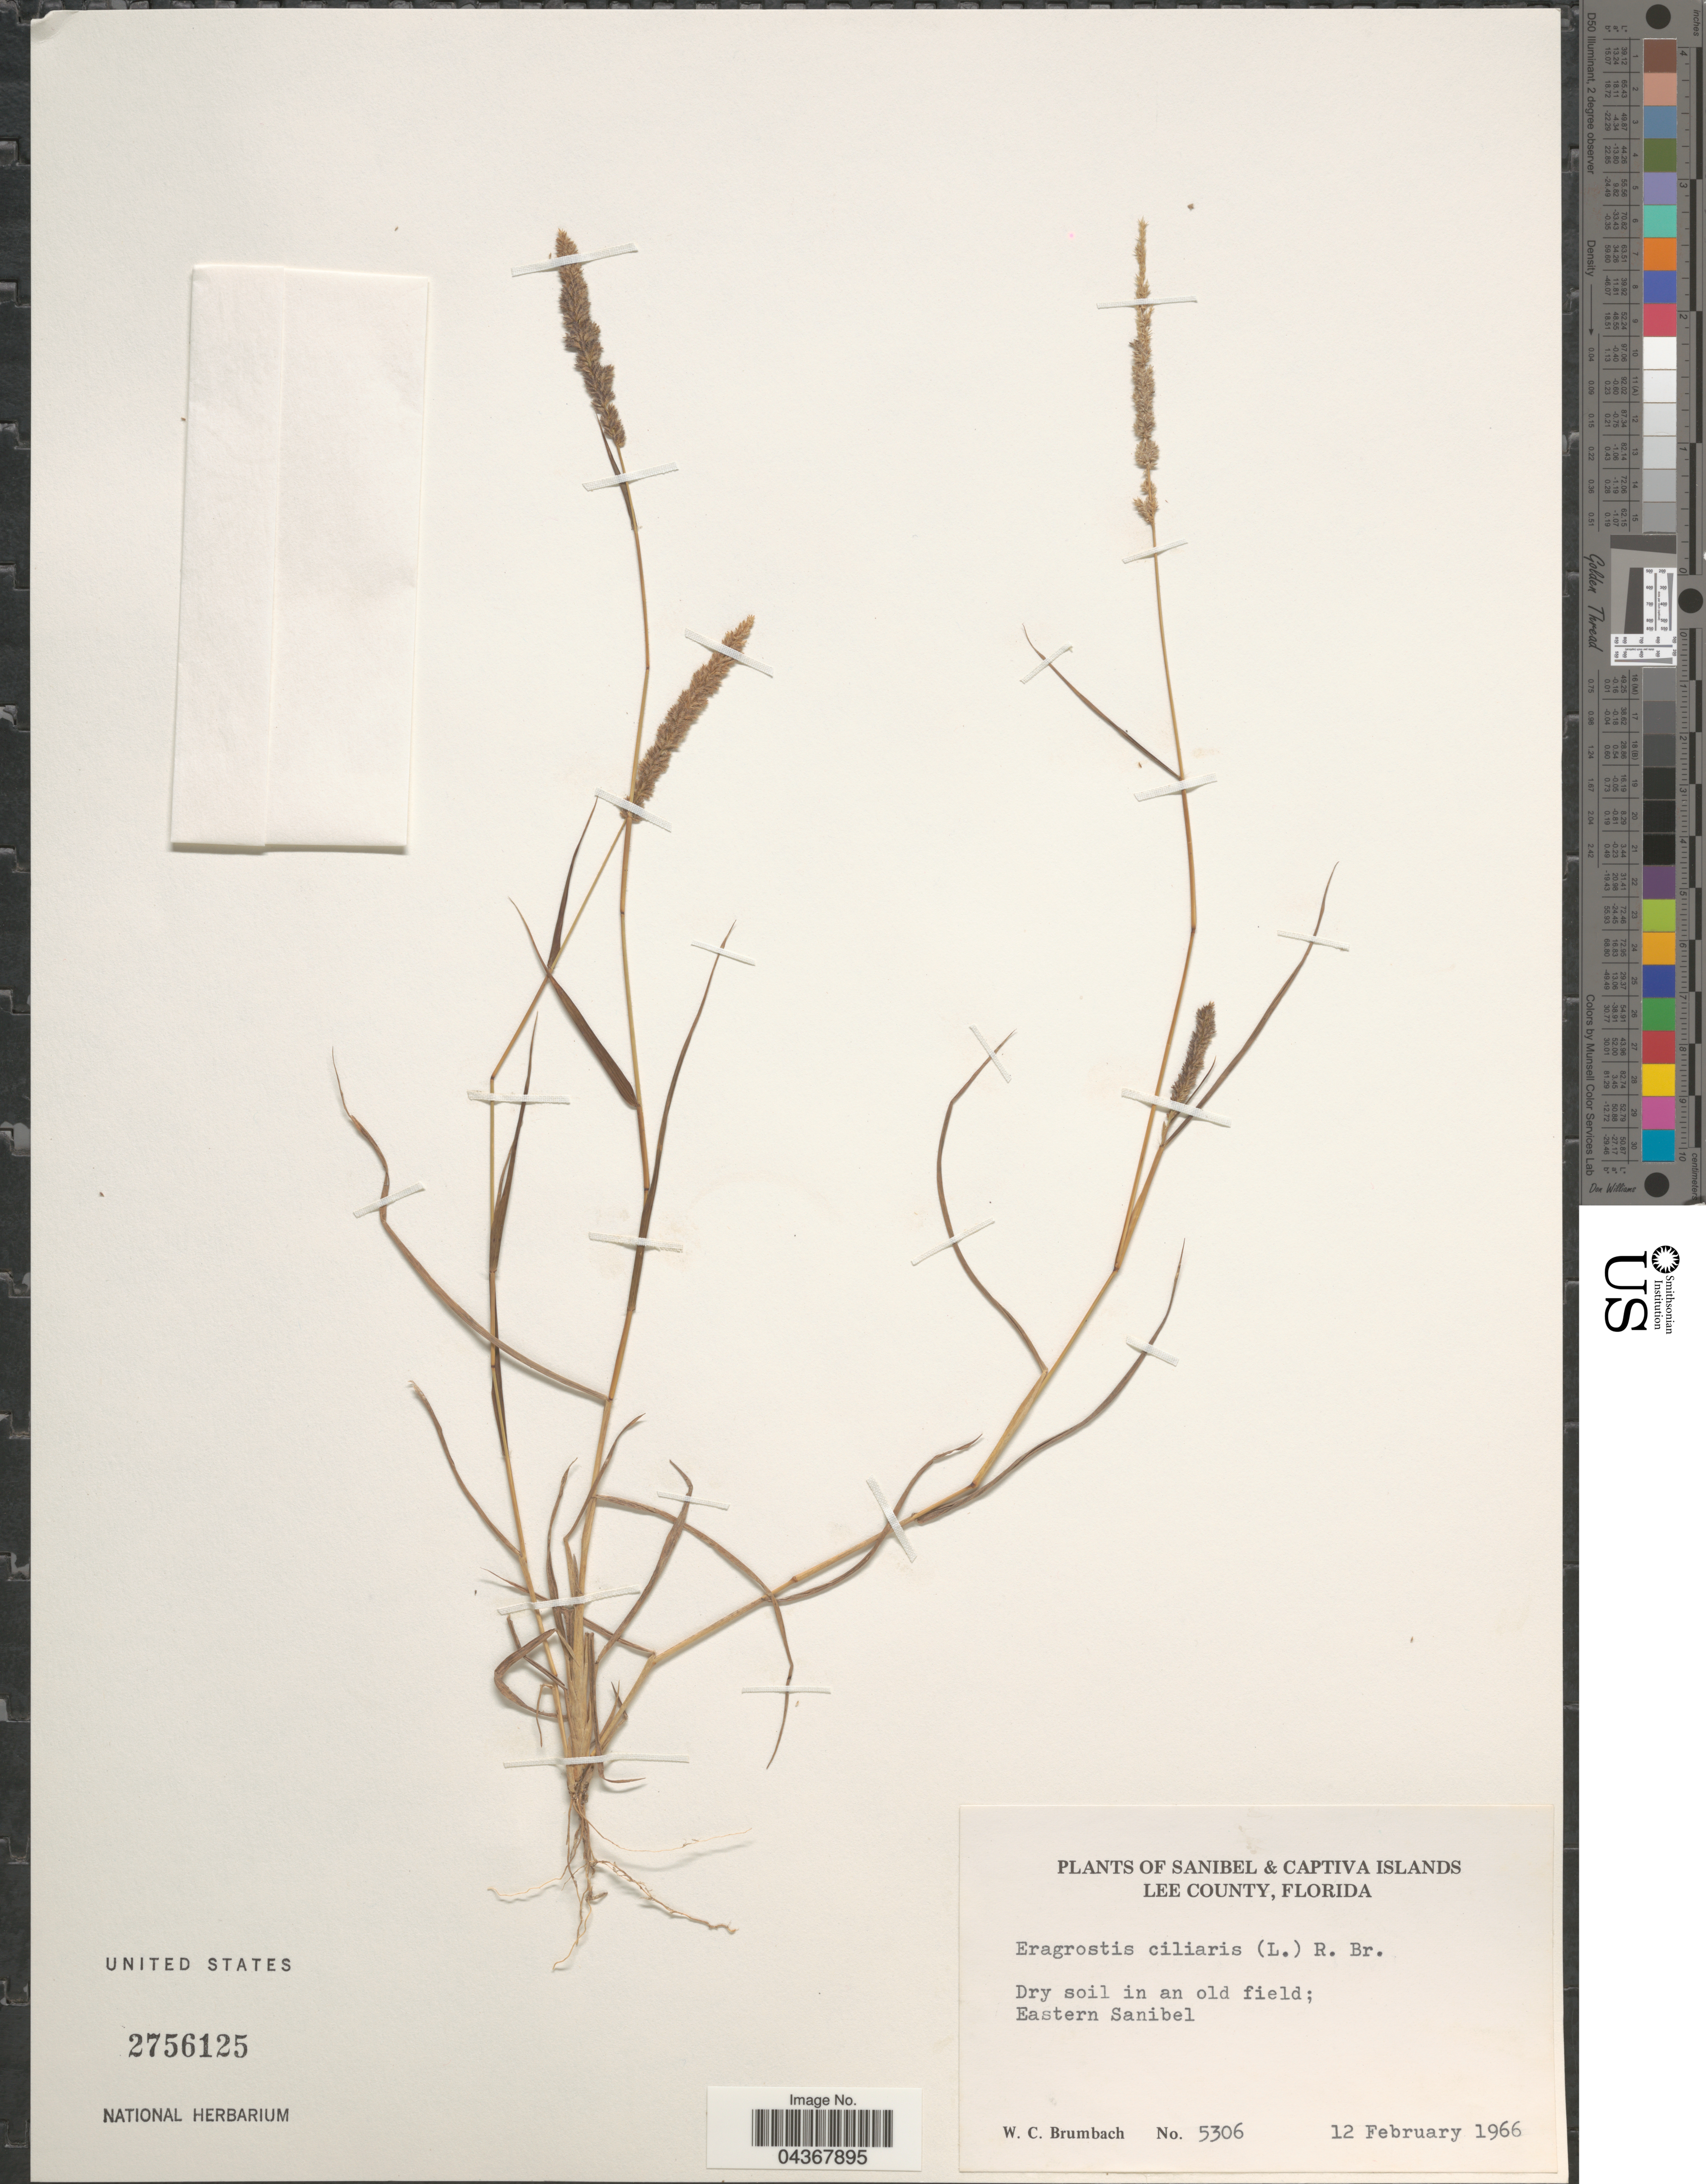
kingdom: Plantae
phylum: Tracheophyta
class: Liliopsida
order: Poales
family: Poaceae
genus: Eragrostis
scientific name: Eragrostis ciliaris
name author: (L.) R. Br.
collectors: W. C. Brumbach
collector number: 5306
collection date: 1966-02-12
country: United States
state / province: Florida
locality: Sanibel & Captiva Islands. Lee County. Dry soil in an old field; Eastern Sanibel.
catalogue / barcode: US 2756125